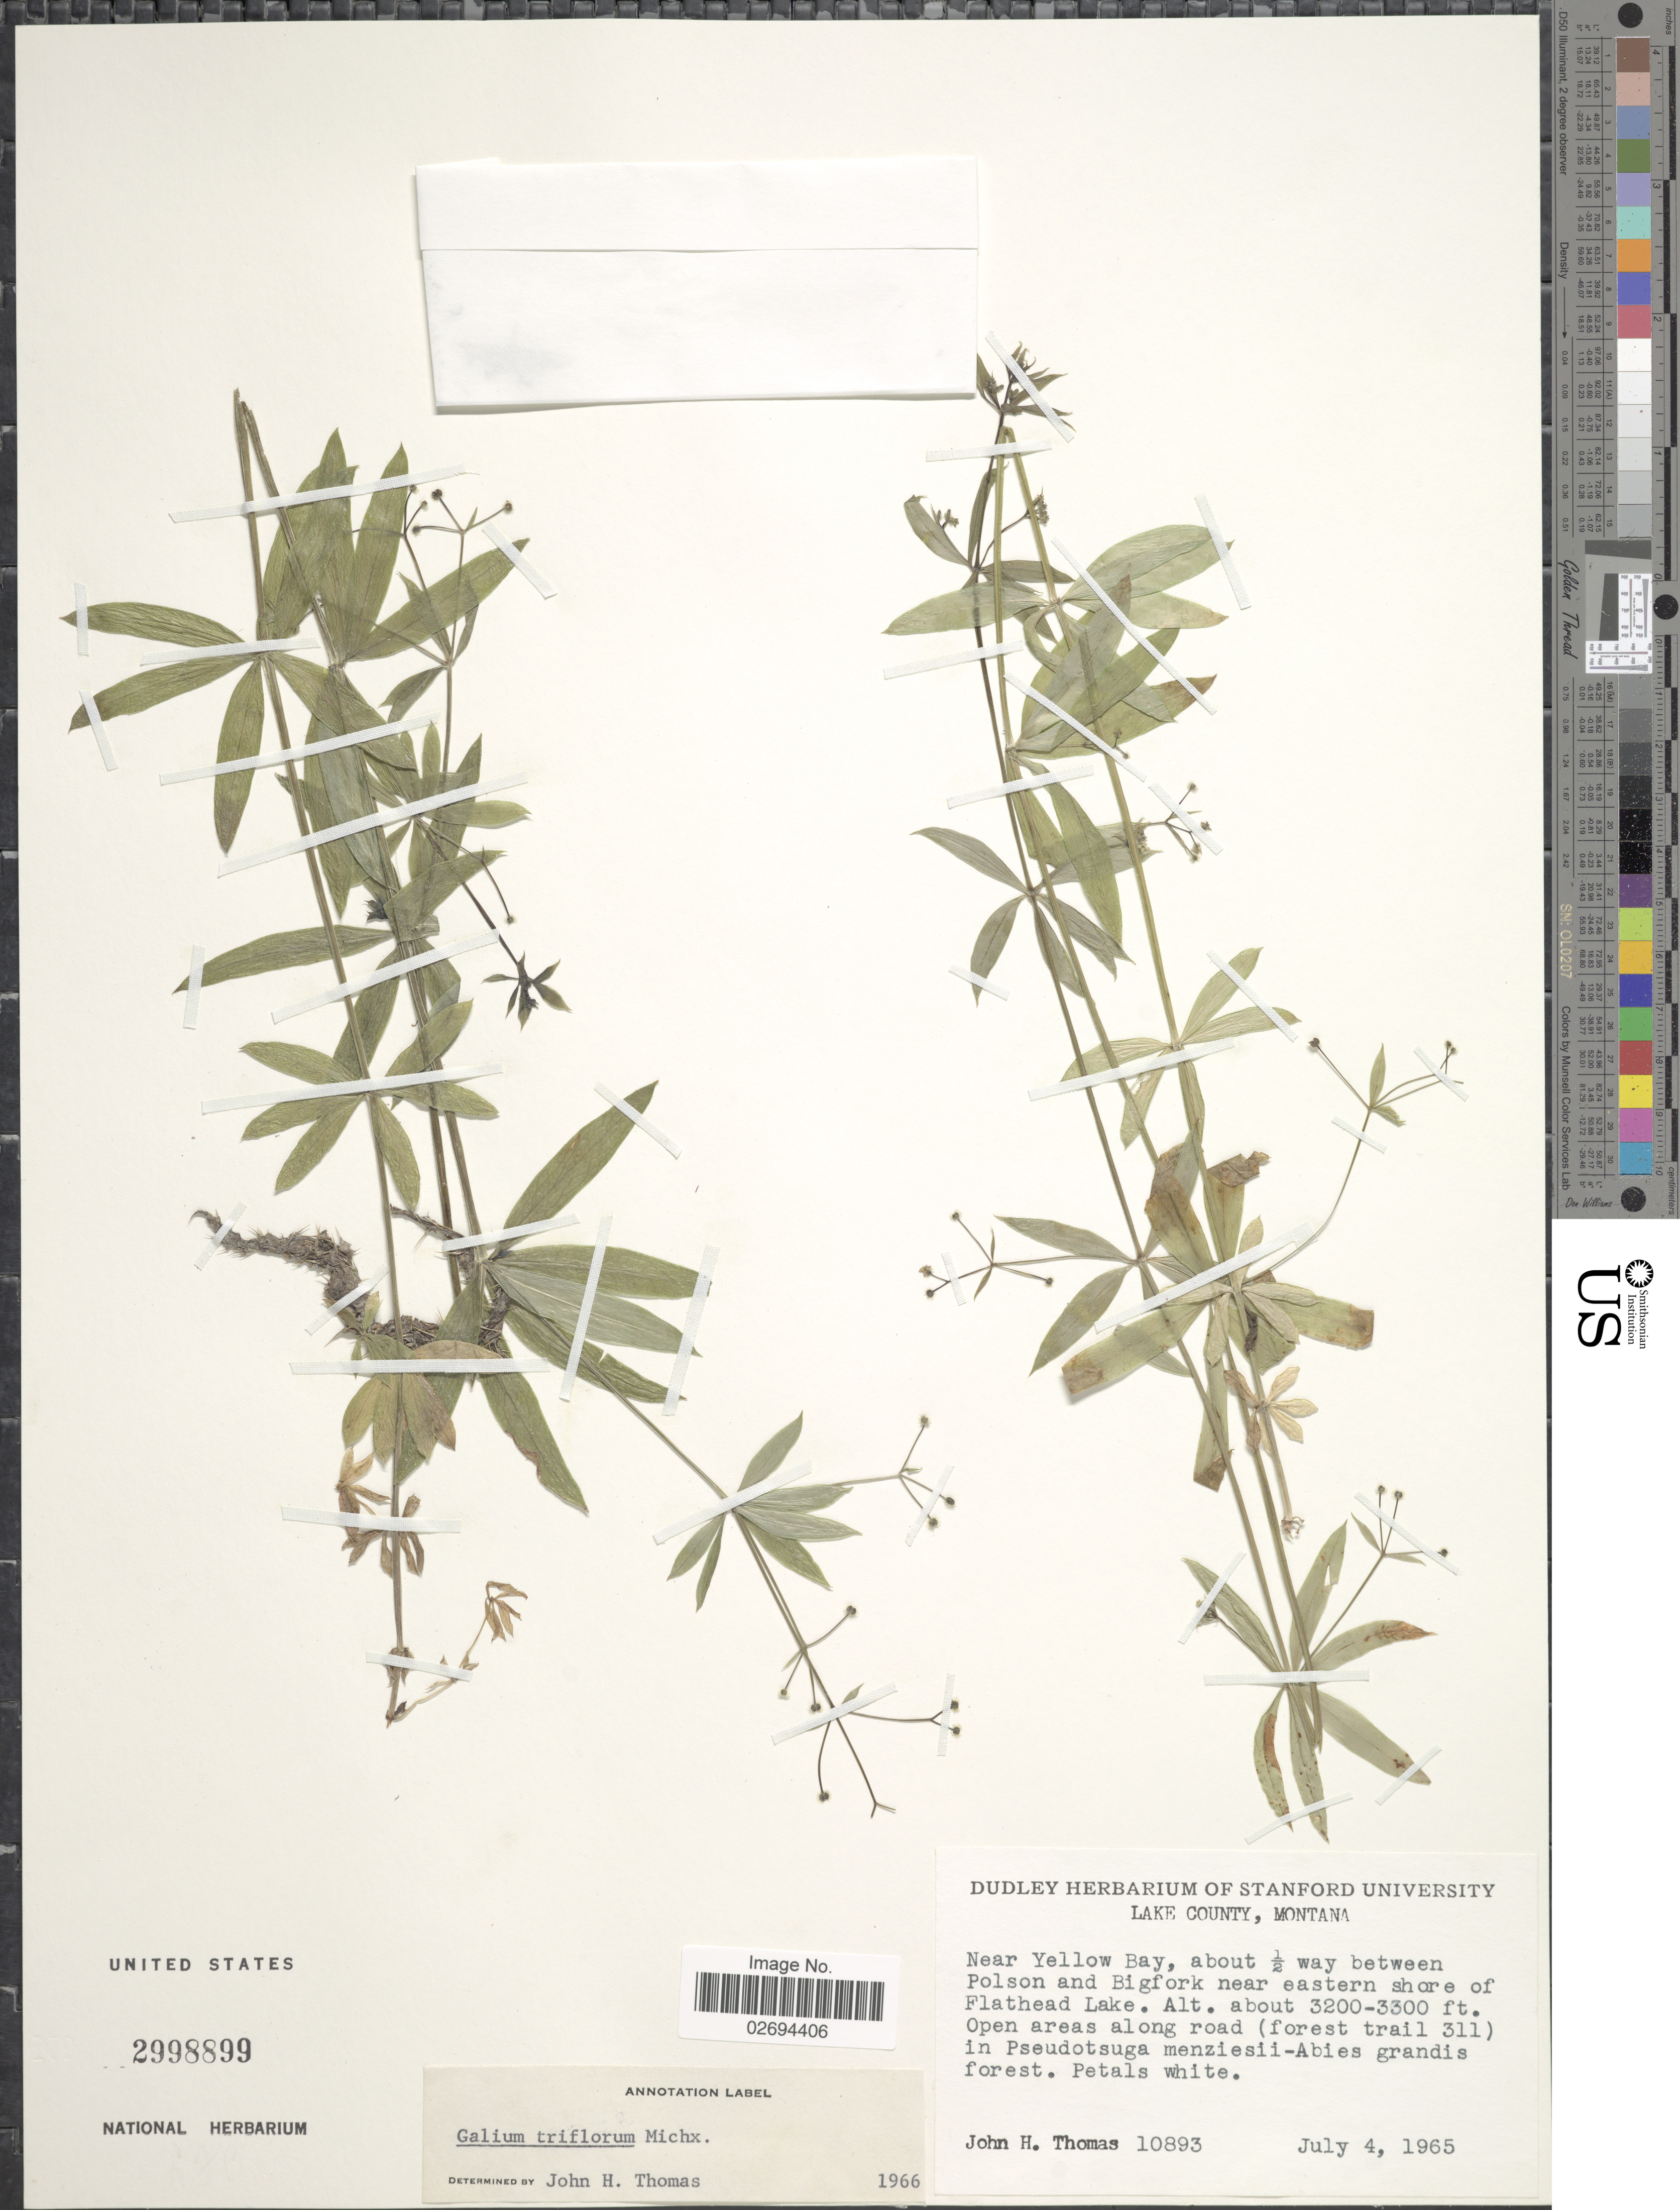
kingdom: Plantae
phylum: Tracheophyta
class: Magnoliopsida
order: Gentianales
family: Rubiaceae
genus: Galium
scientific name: Galium triflorum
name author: Michx.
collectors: J. H. Thomas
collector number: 10893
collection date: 1965-07-04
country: United States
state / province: Montana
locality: Lake County. Near Yellow Bay, about ½ way between Polson and Bigfork near eastern shore of Flathead Lake. Open areas along road (forest trail 311)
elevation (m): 975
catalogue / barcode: US 2998899